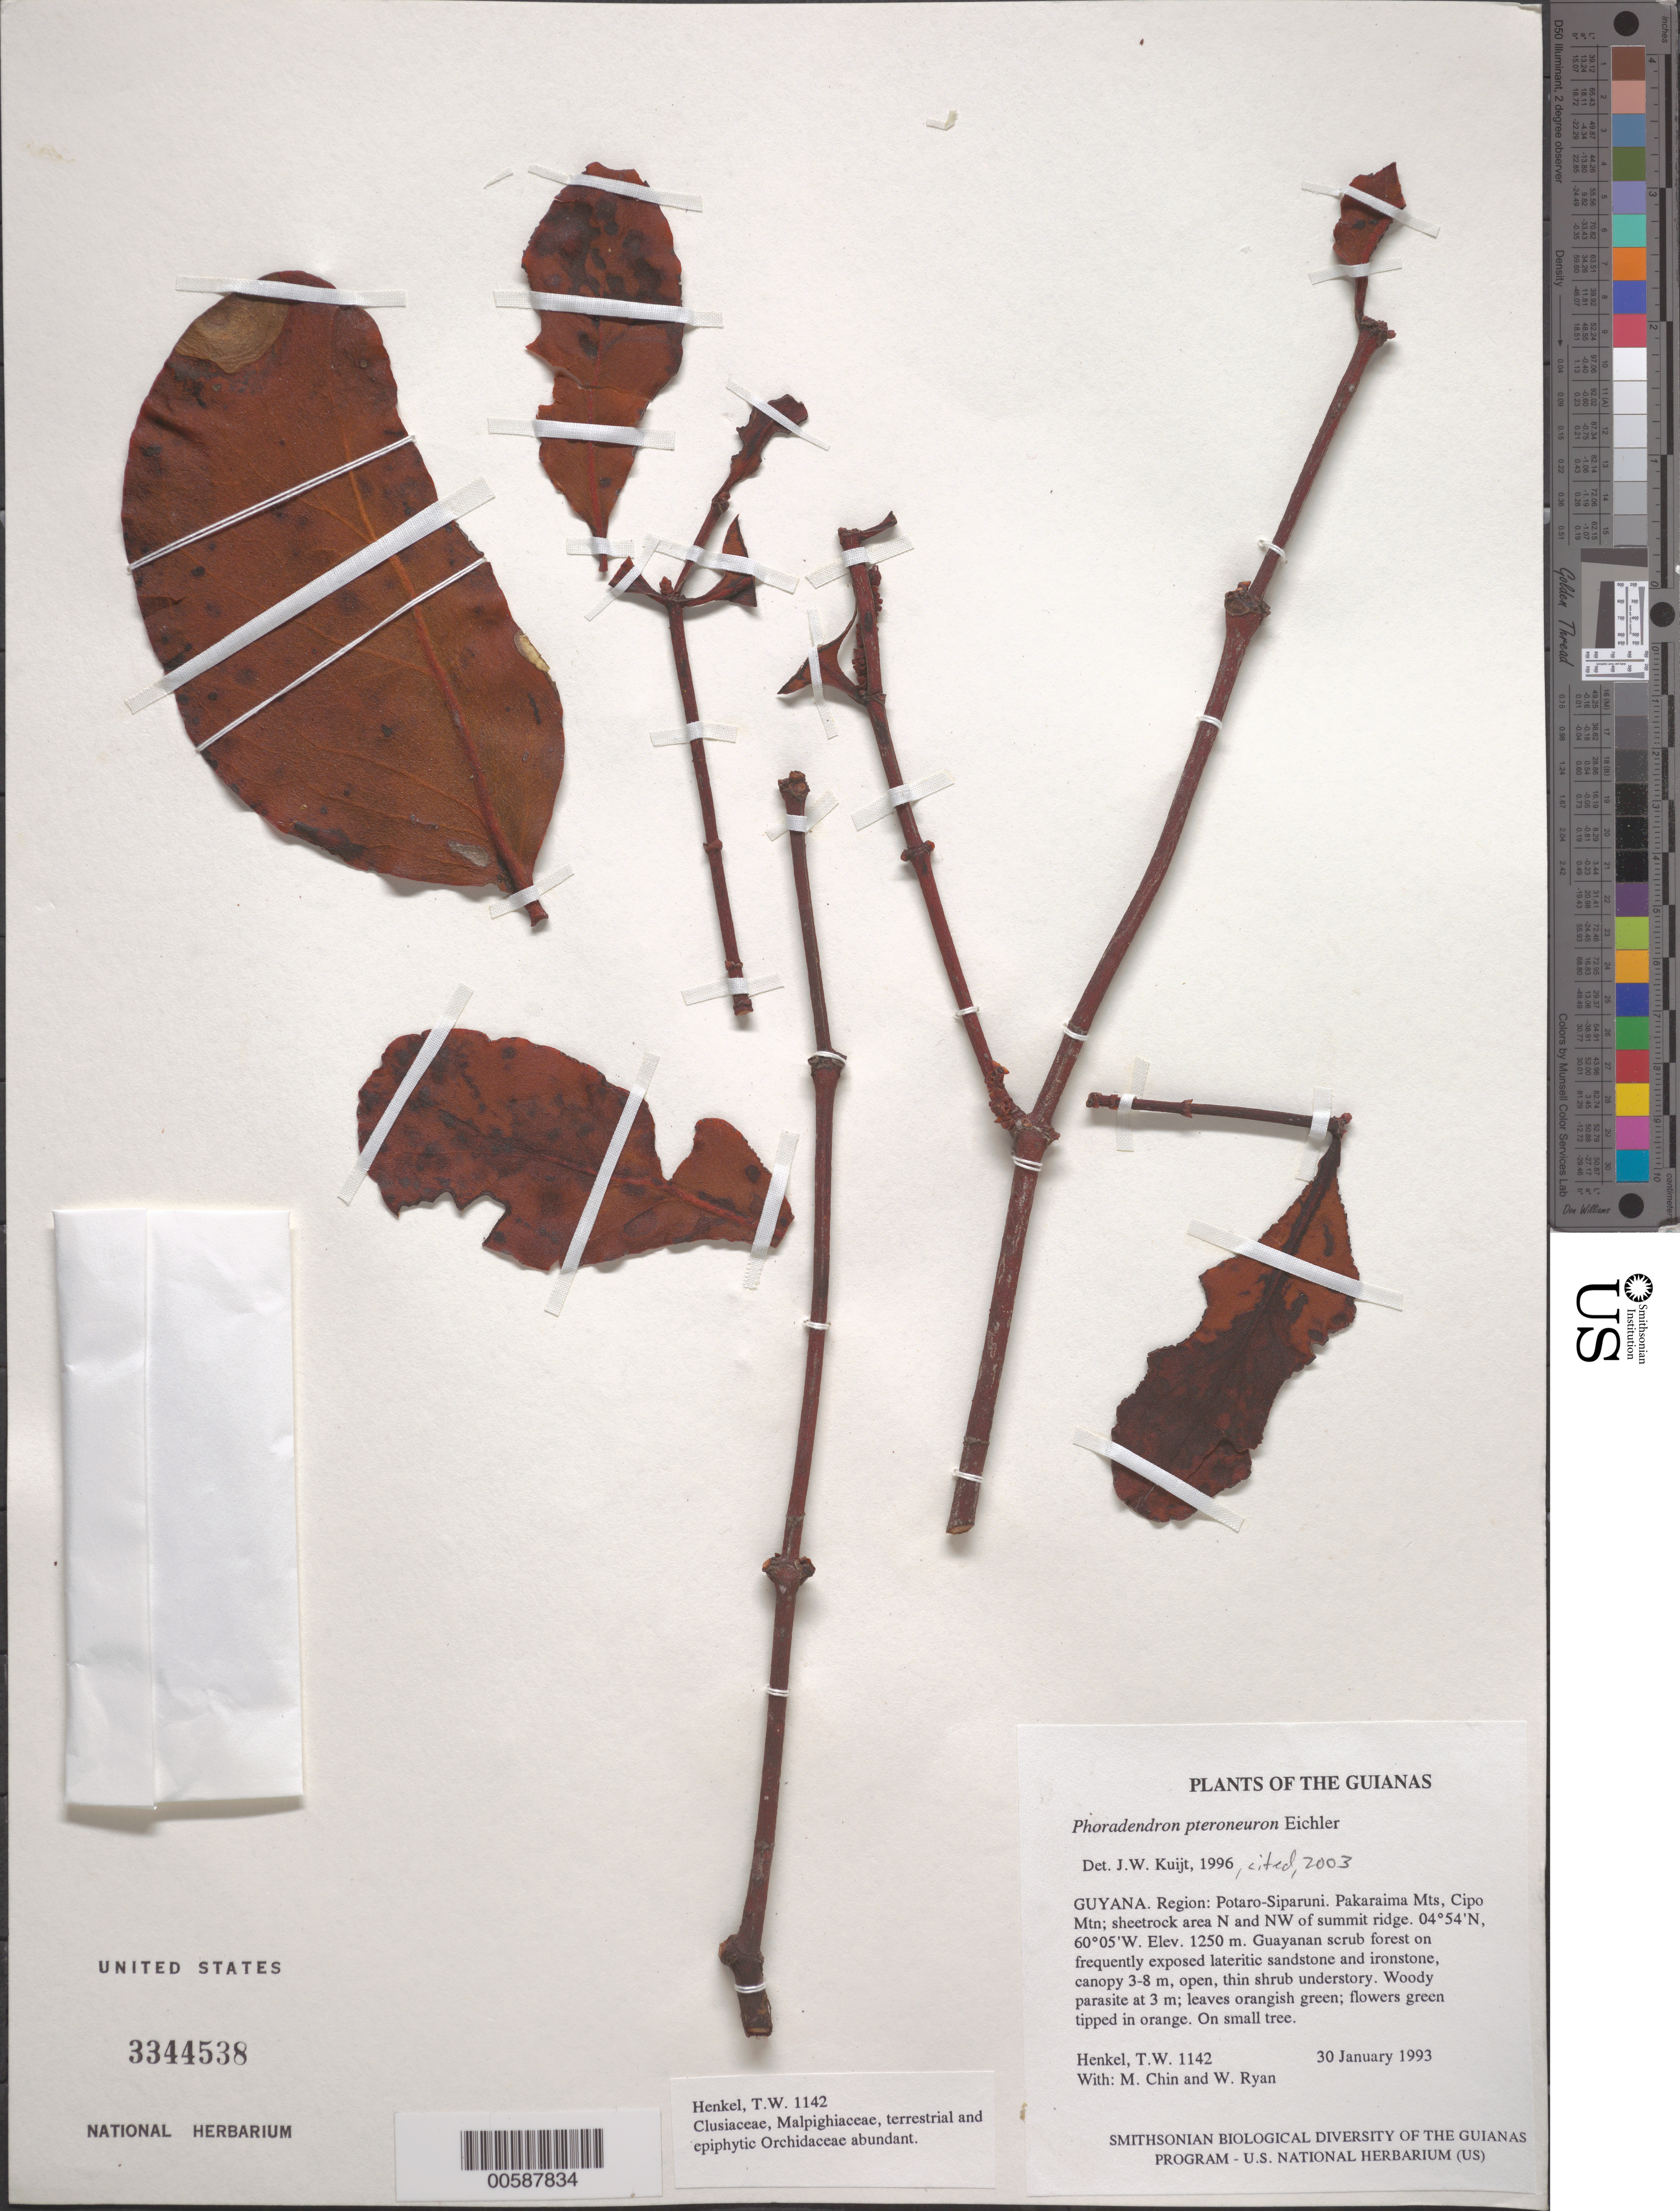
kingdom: Plantae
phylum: Tracheophyta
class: Magnoliopsida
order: Santalales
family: Viscaceae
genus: Phoradendron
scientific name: Phoradendron pteroneuron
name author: Eichler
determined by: Kuijt, Job, (CANADA)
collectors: T. Henkel, M. Chin & W. Ryan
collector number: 1142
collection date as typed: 30 January 1993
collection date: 1993-01-30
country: Guyana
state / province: Potaro-Siparuni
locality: Pakaraima Mts, Cipo Mtn; sheetrock area N and NW of summit ridge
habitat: Guayanan scrub forest on frequently exposed lateritic sandstone and ironstone, canopy 3-8 m, open, thin shrub understory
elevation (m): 1250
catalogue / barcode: US 3344538